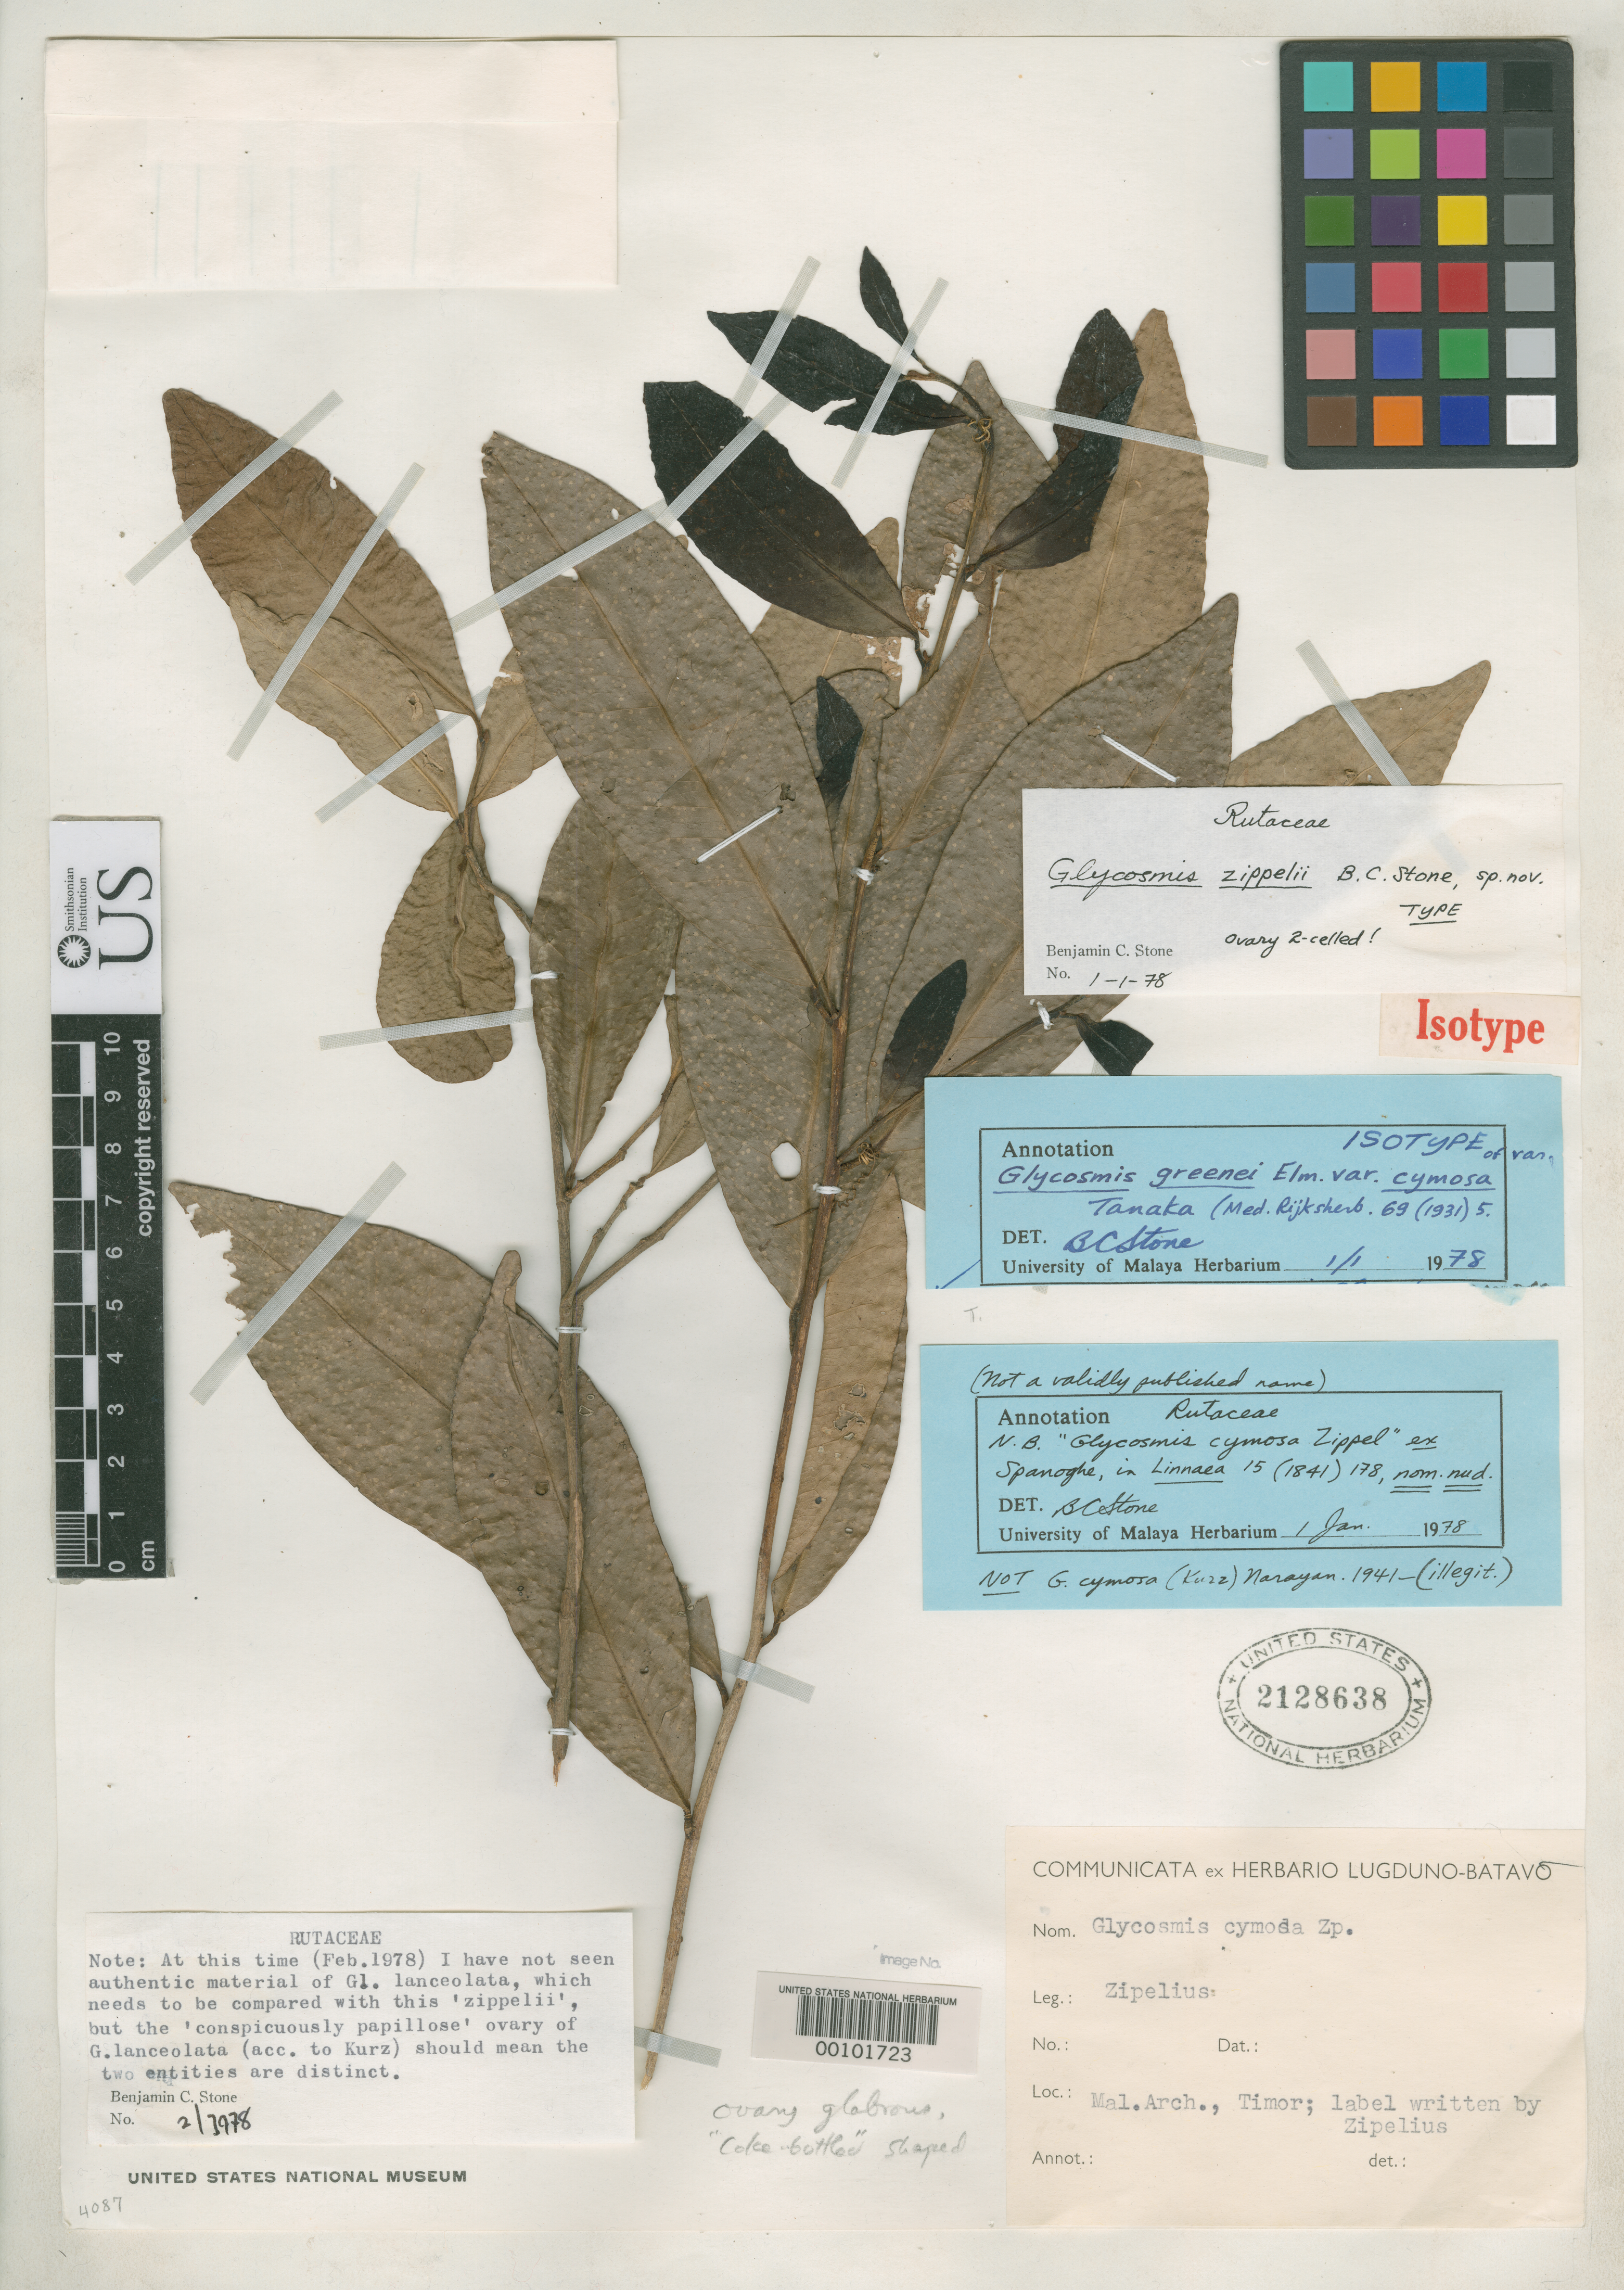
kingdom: Plantae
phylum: Tracheophyta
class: Magnoliopsida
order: Sapindales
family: Rutaceae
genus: Glycosmis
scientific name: Glycosmis greenei var. cymosa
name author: Tanaka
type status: Isotype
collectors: A. Zipelius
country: Indonesia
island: Timor Island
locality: Timor.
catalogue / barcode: US 2128638